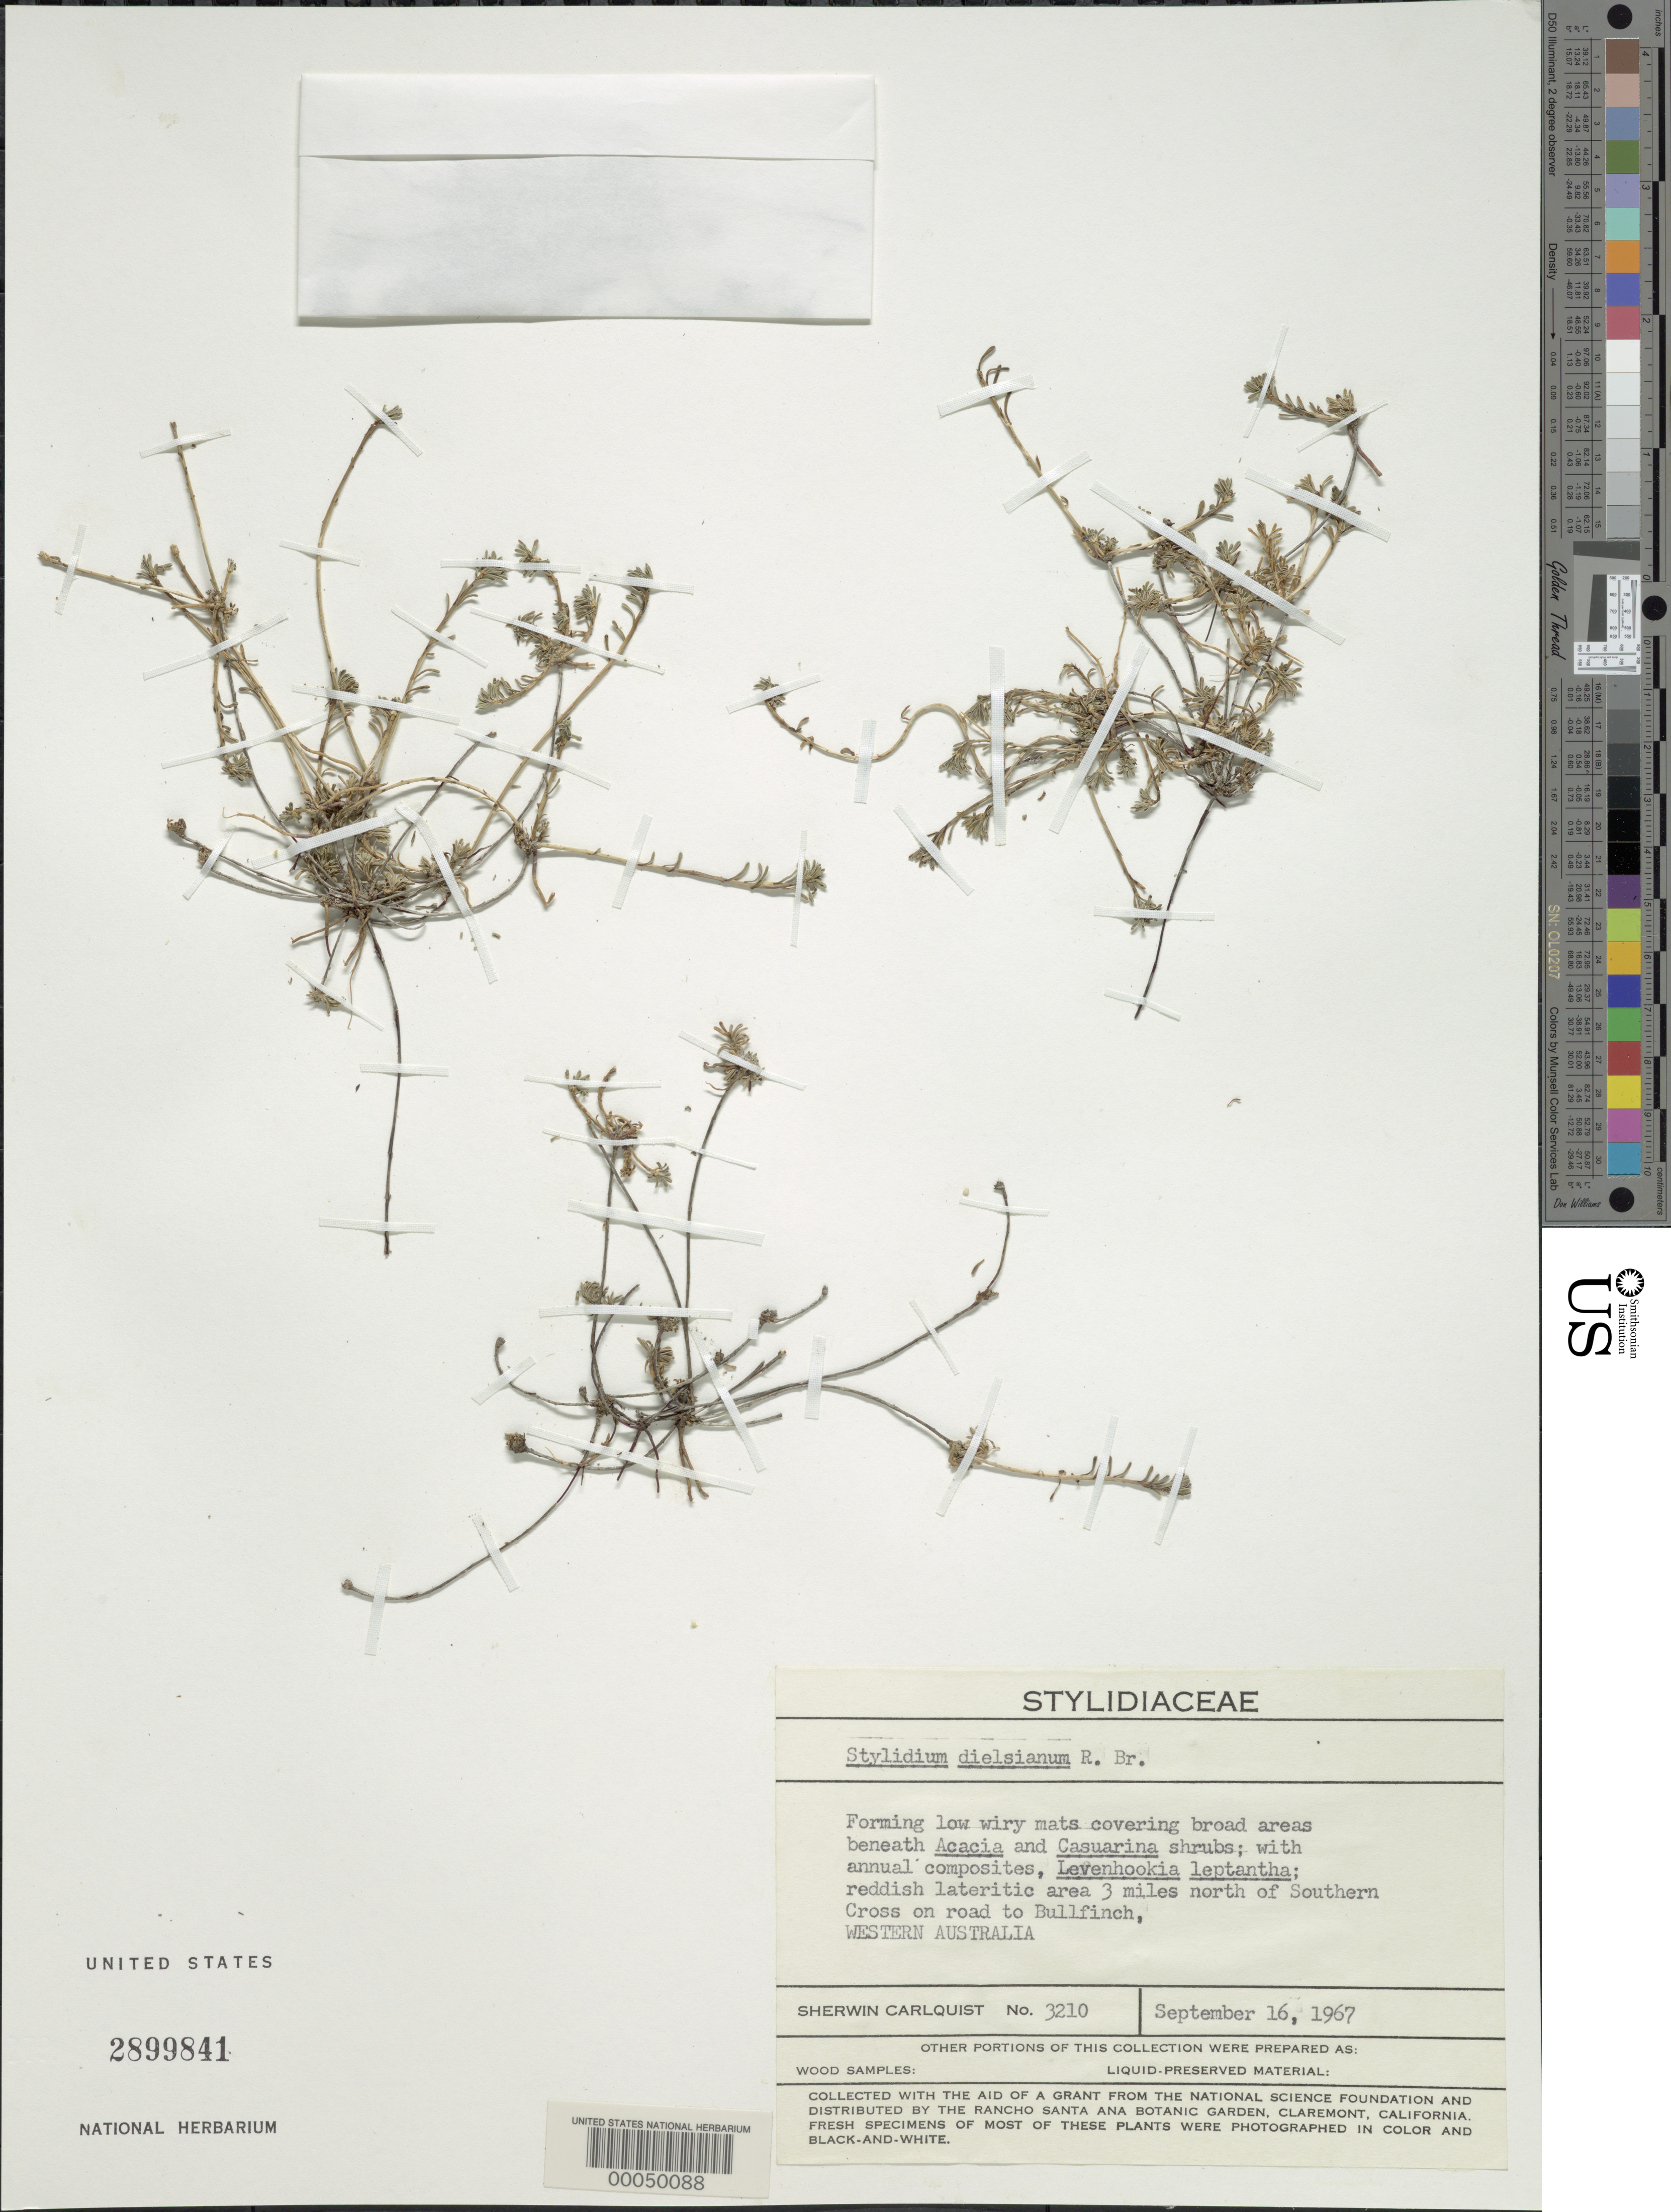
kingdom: Plantae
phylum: Tracheophyta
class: Magnoliopsida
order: Asterales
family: Stylidiaceae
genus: Stylidium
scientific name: Stylidium dielsianum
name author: E. Pritz.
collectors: S. Carlquist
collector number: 3210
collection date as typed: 16 Sep 1967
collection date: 1967-09-16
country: Australia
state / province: Western Australia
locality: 3 mi n of southern cross on road to bullfinch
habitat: Reddish lateritic area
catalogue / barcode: US 2899841